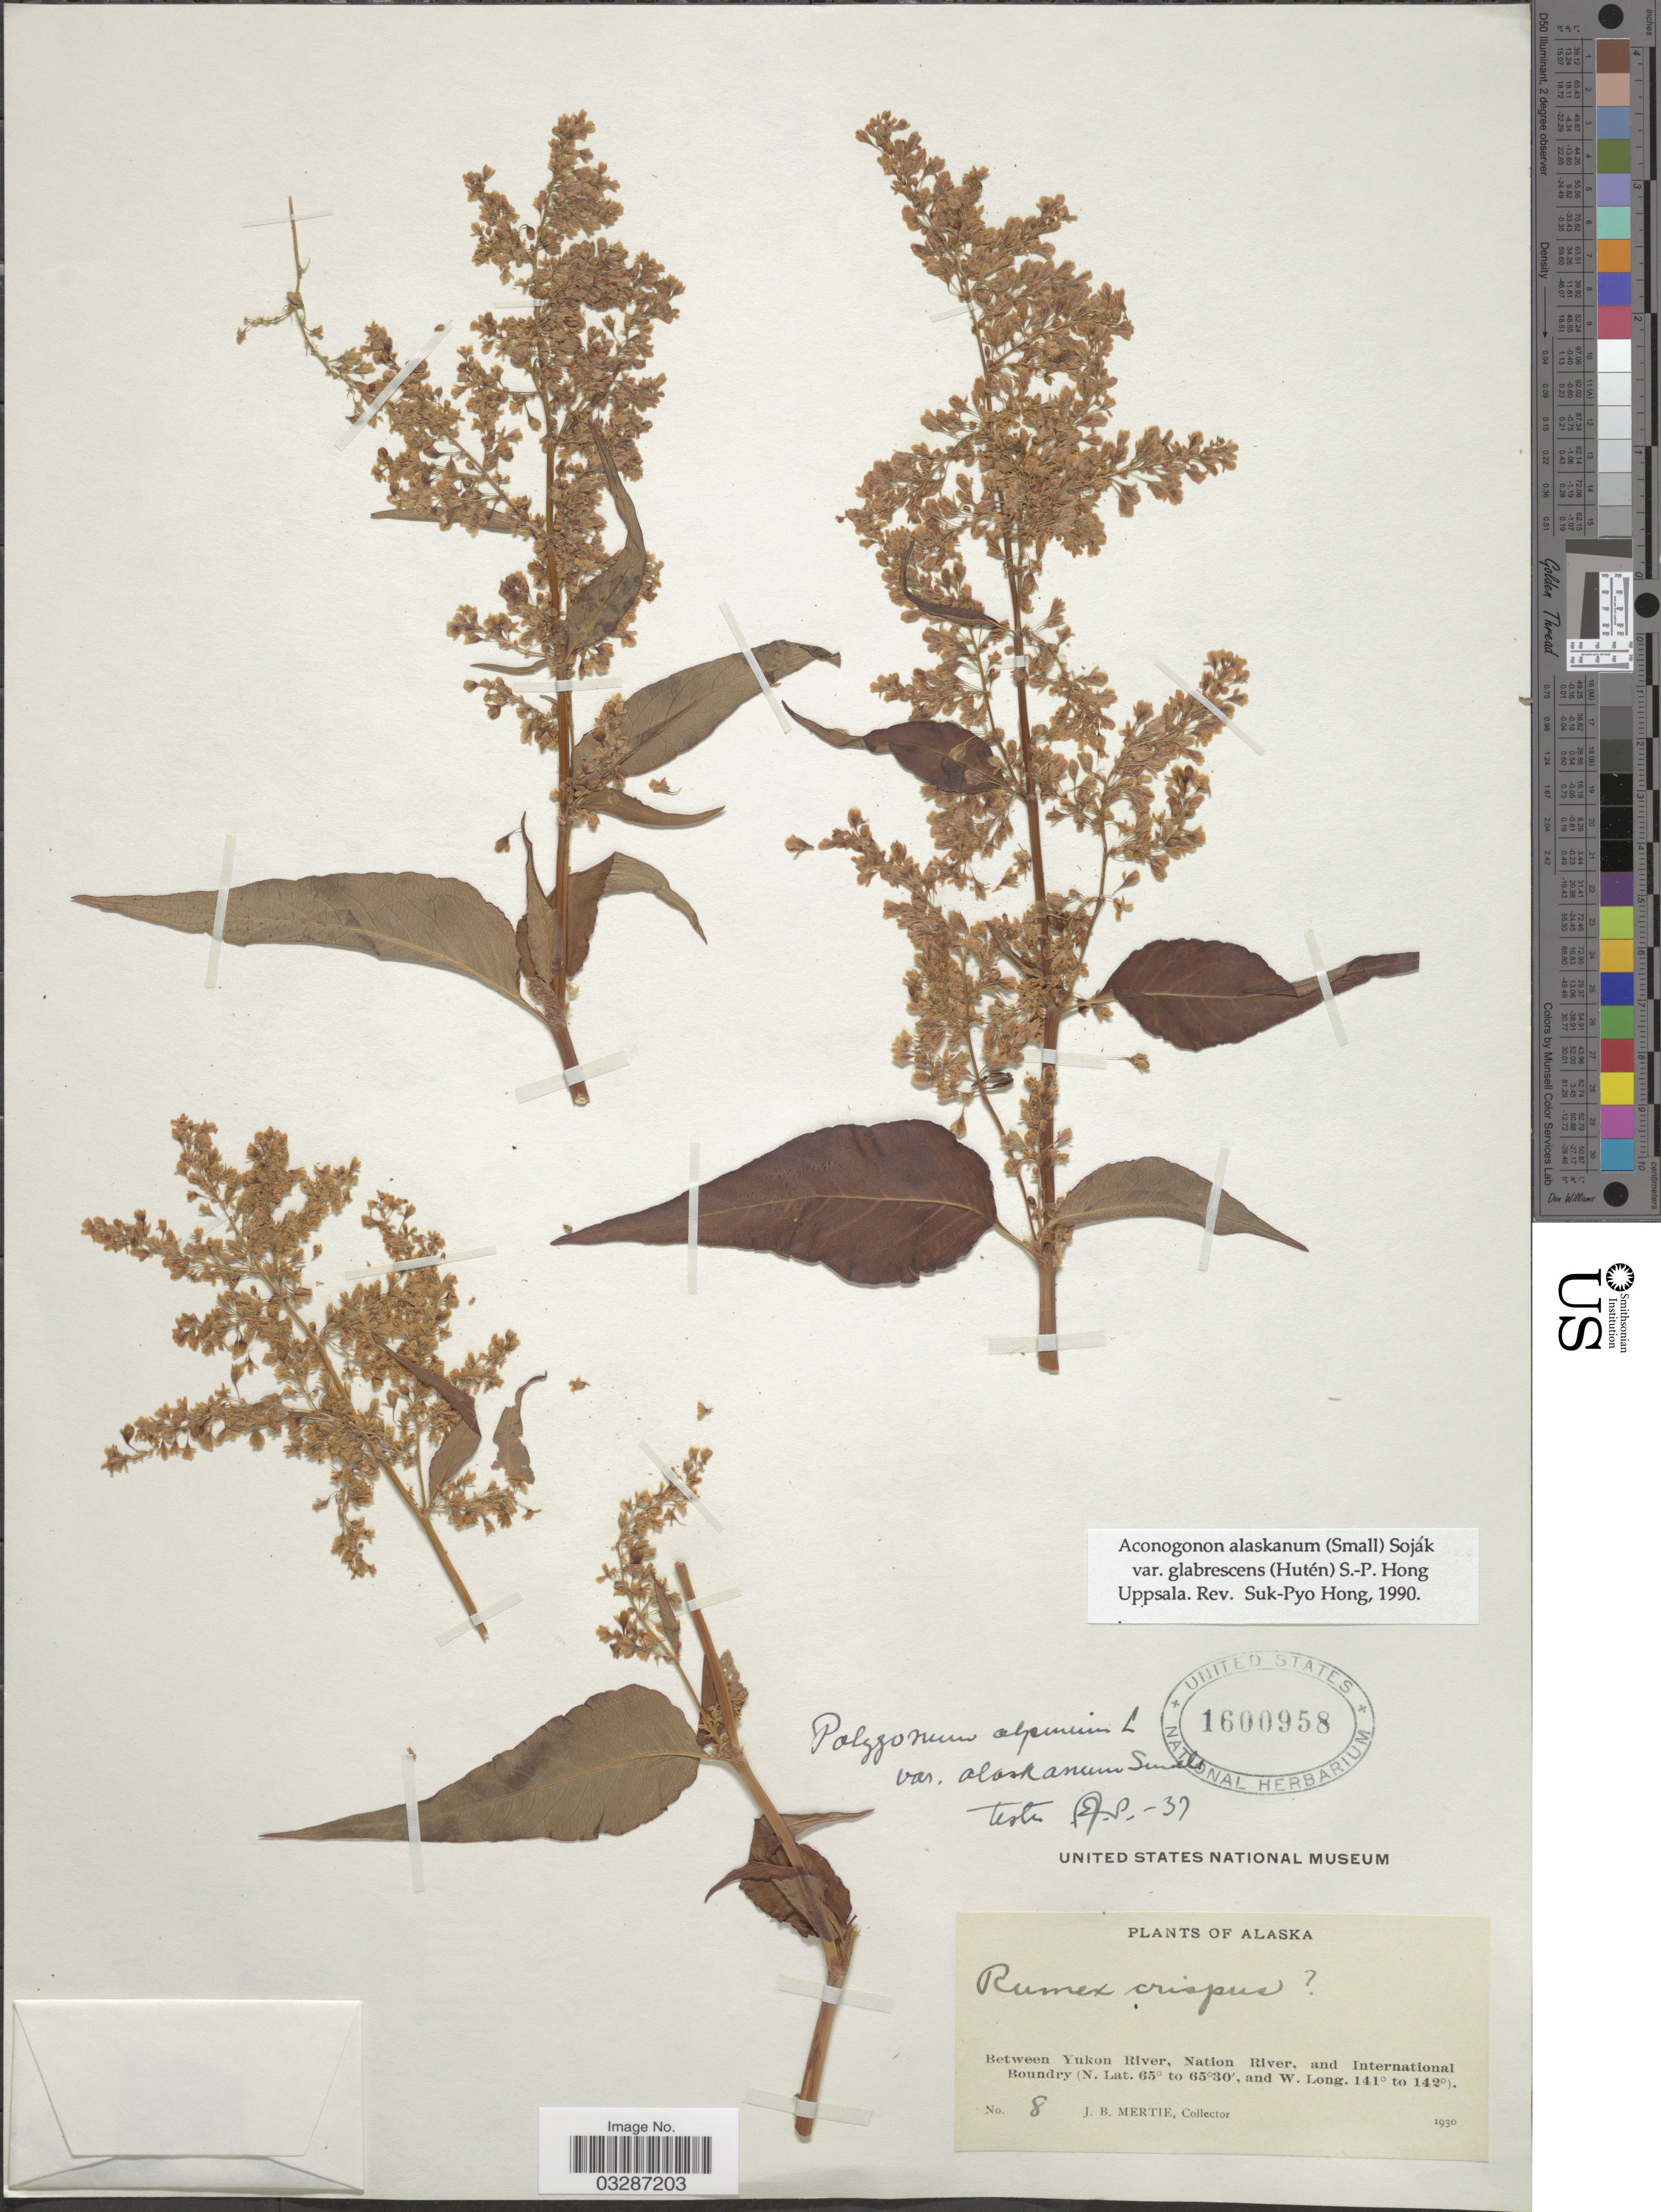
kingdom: Plantae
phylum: Tracheophyta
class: Magnoliopsida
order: Caryophyllales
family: Polygonaceae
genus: Koenigia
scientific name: Koenigia alaskana var. glabrescens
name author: (Hultén) T.M. Schust. & Reveal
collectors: J. Mertie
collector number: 8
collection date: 1930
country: United States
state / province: Alaska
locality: Between Yukon River, Nation River, and International Boundary.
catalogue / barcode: US 1600958